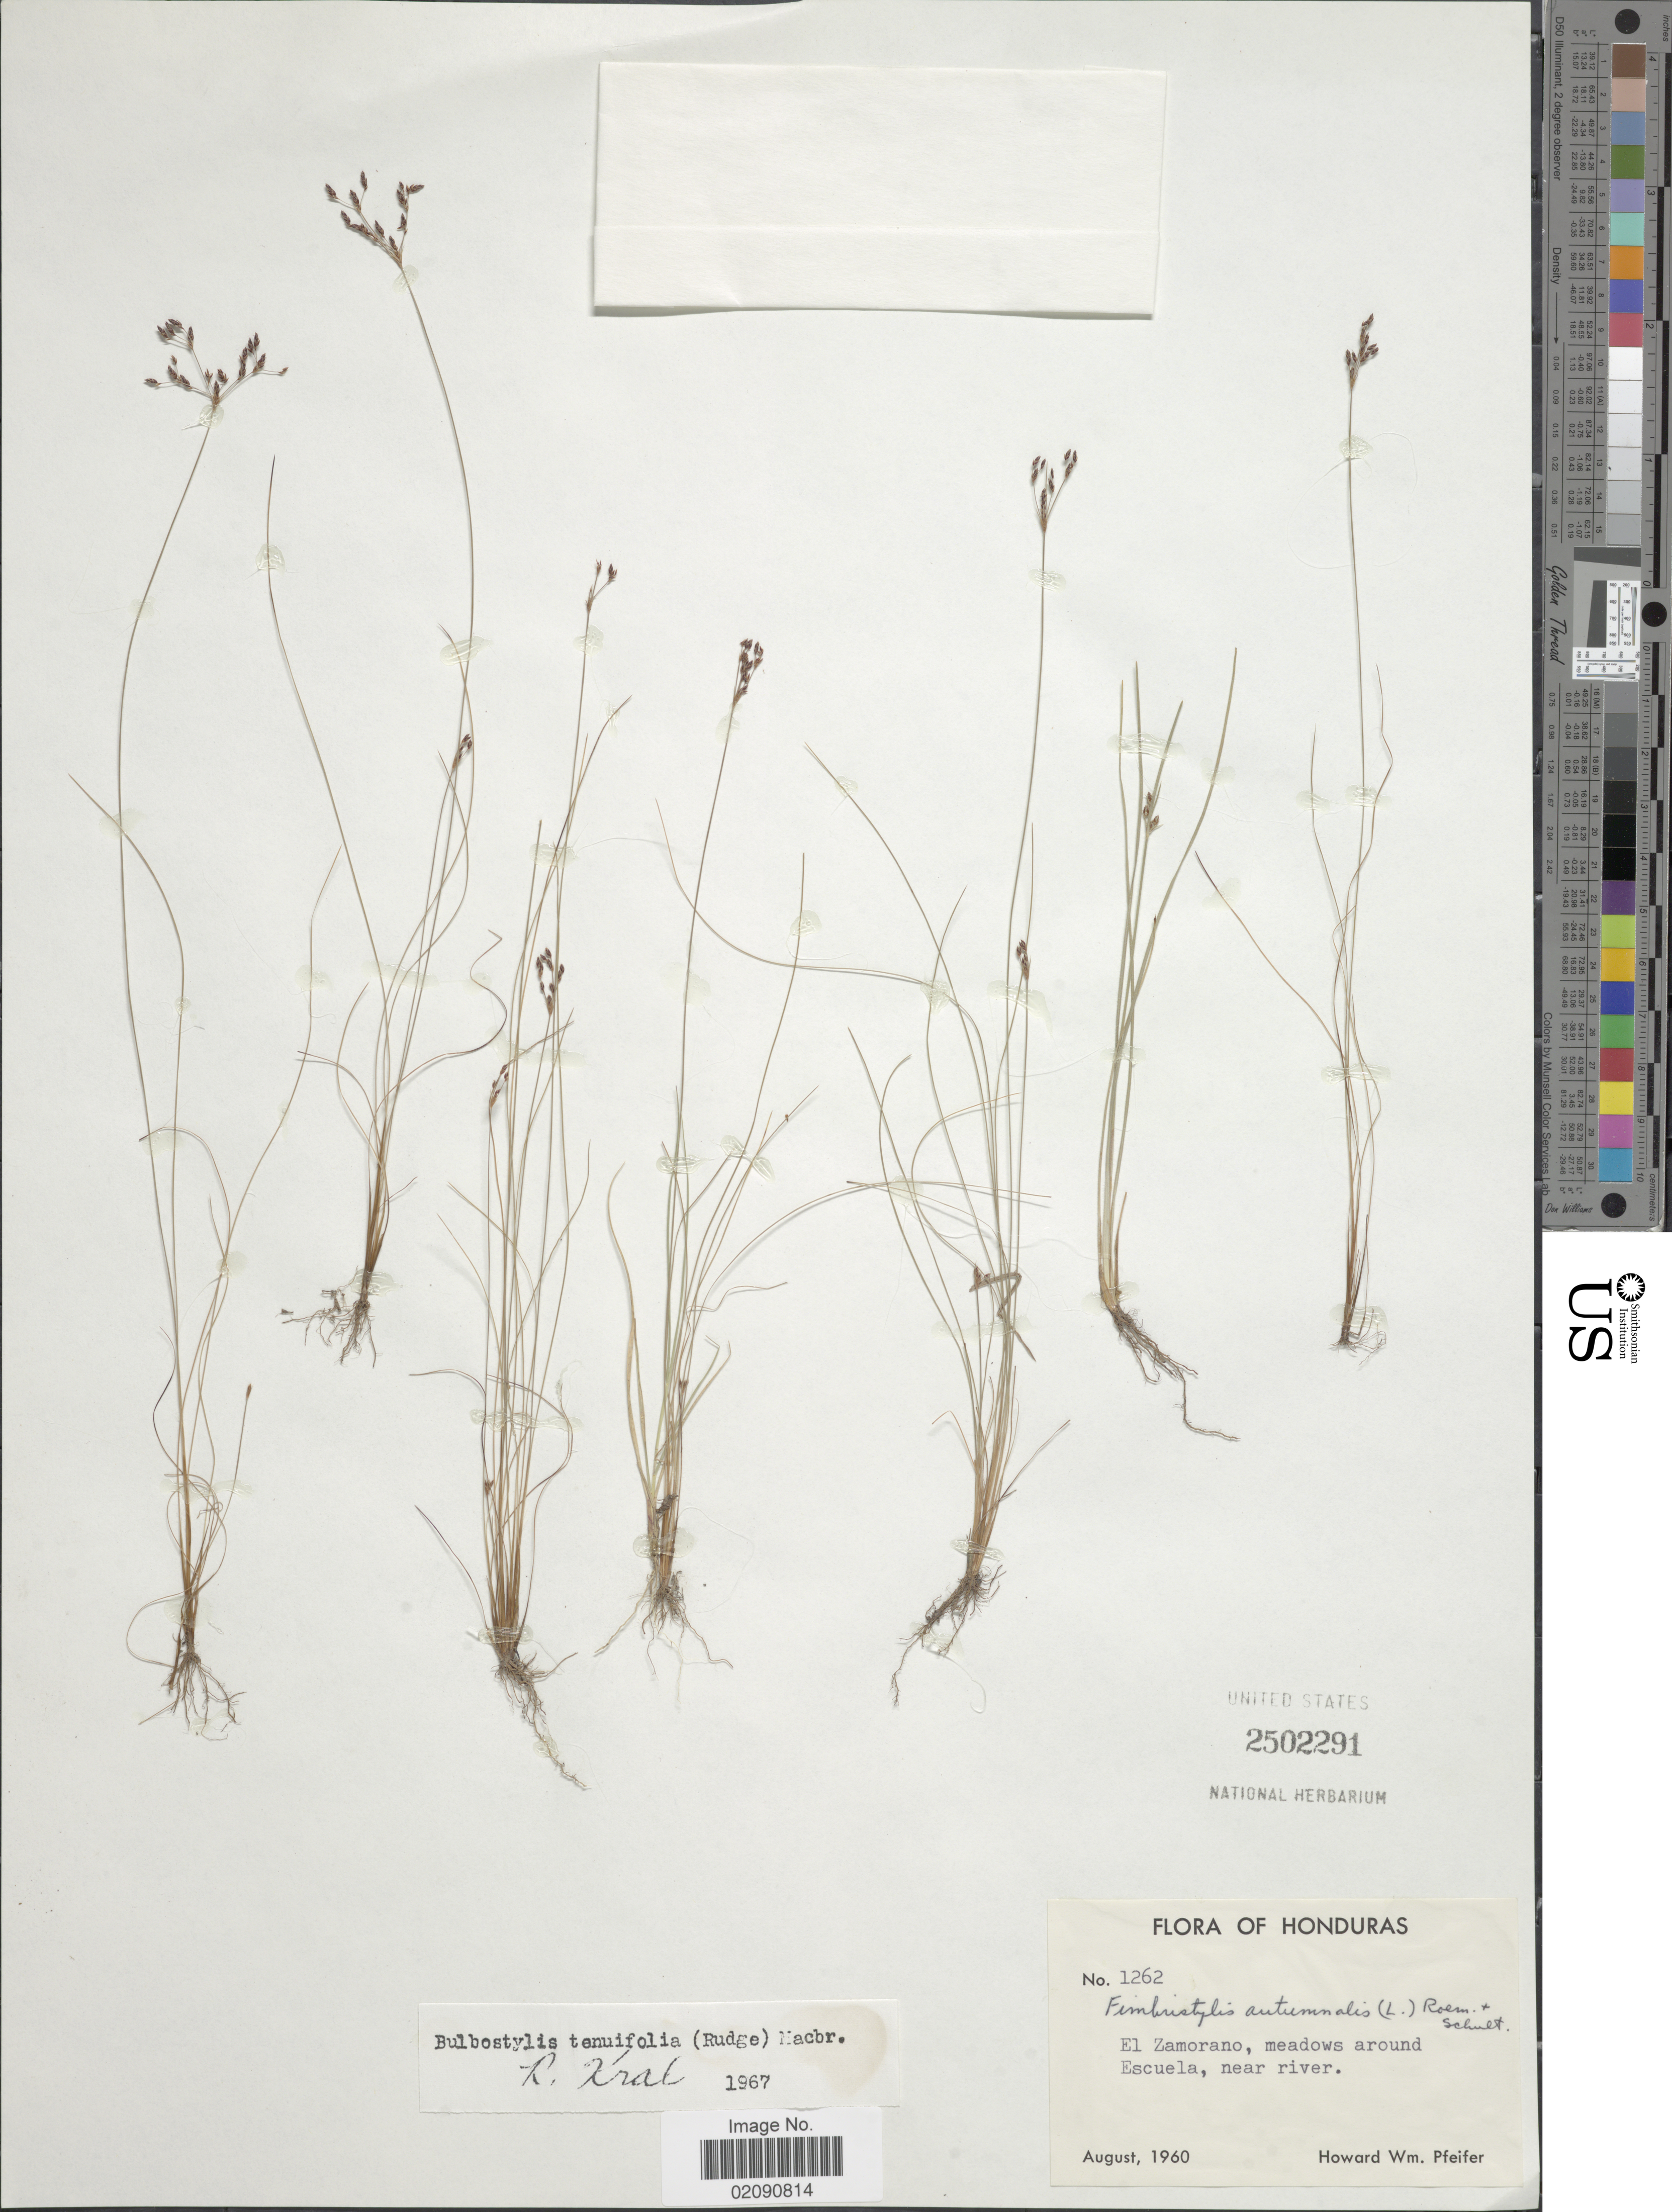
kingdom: Plantae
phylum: Tracheophyta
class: Liliopsida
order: Poales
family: Cyperaceae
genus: Bulbostylis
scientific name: Bulbostylis tenuifolia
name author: (Rudge) J.F. Macbr.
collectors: H. W. Pfeifer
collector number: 1262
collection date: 1960-08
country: Honduras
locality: El Zamorano, meadows around Escuela, near river.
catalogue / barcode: US 2502291